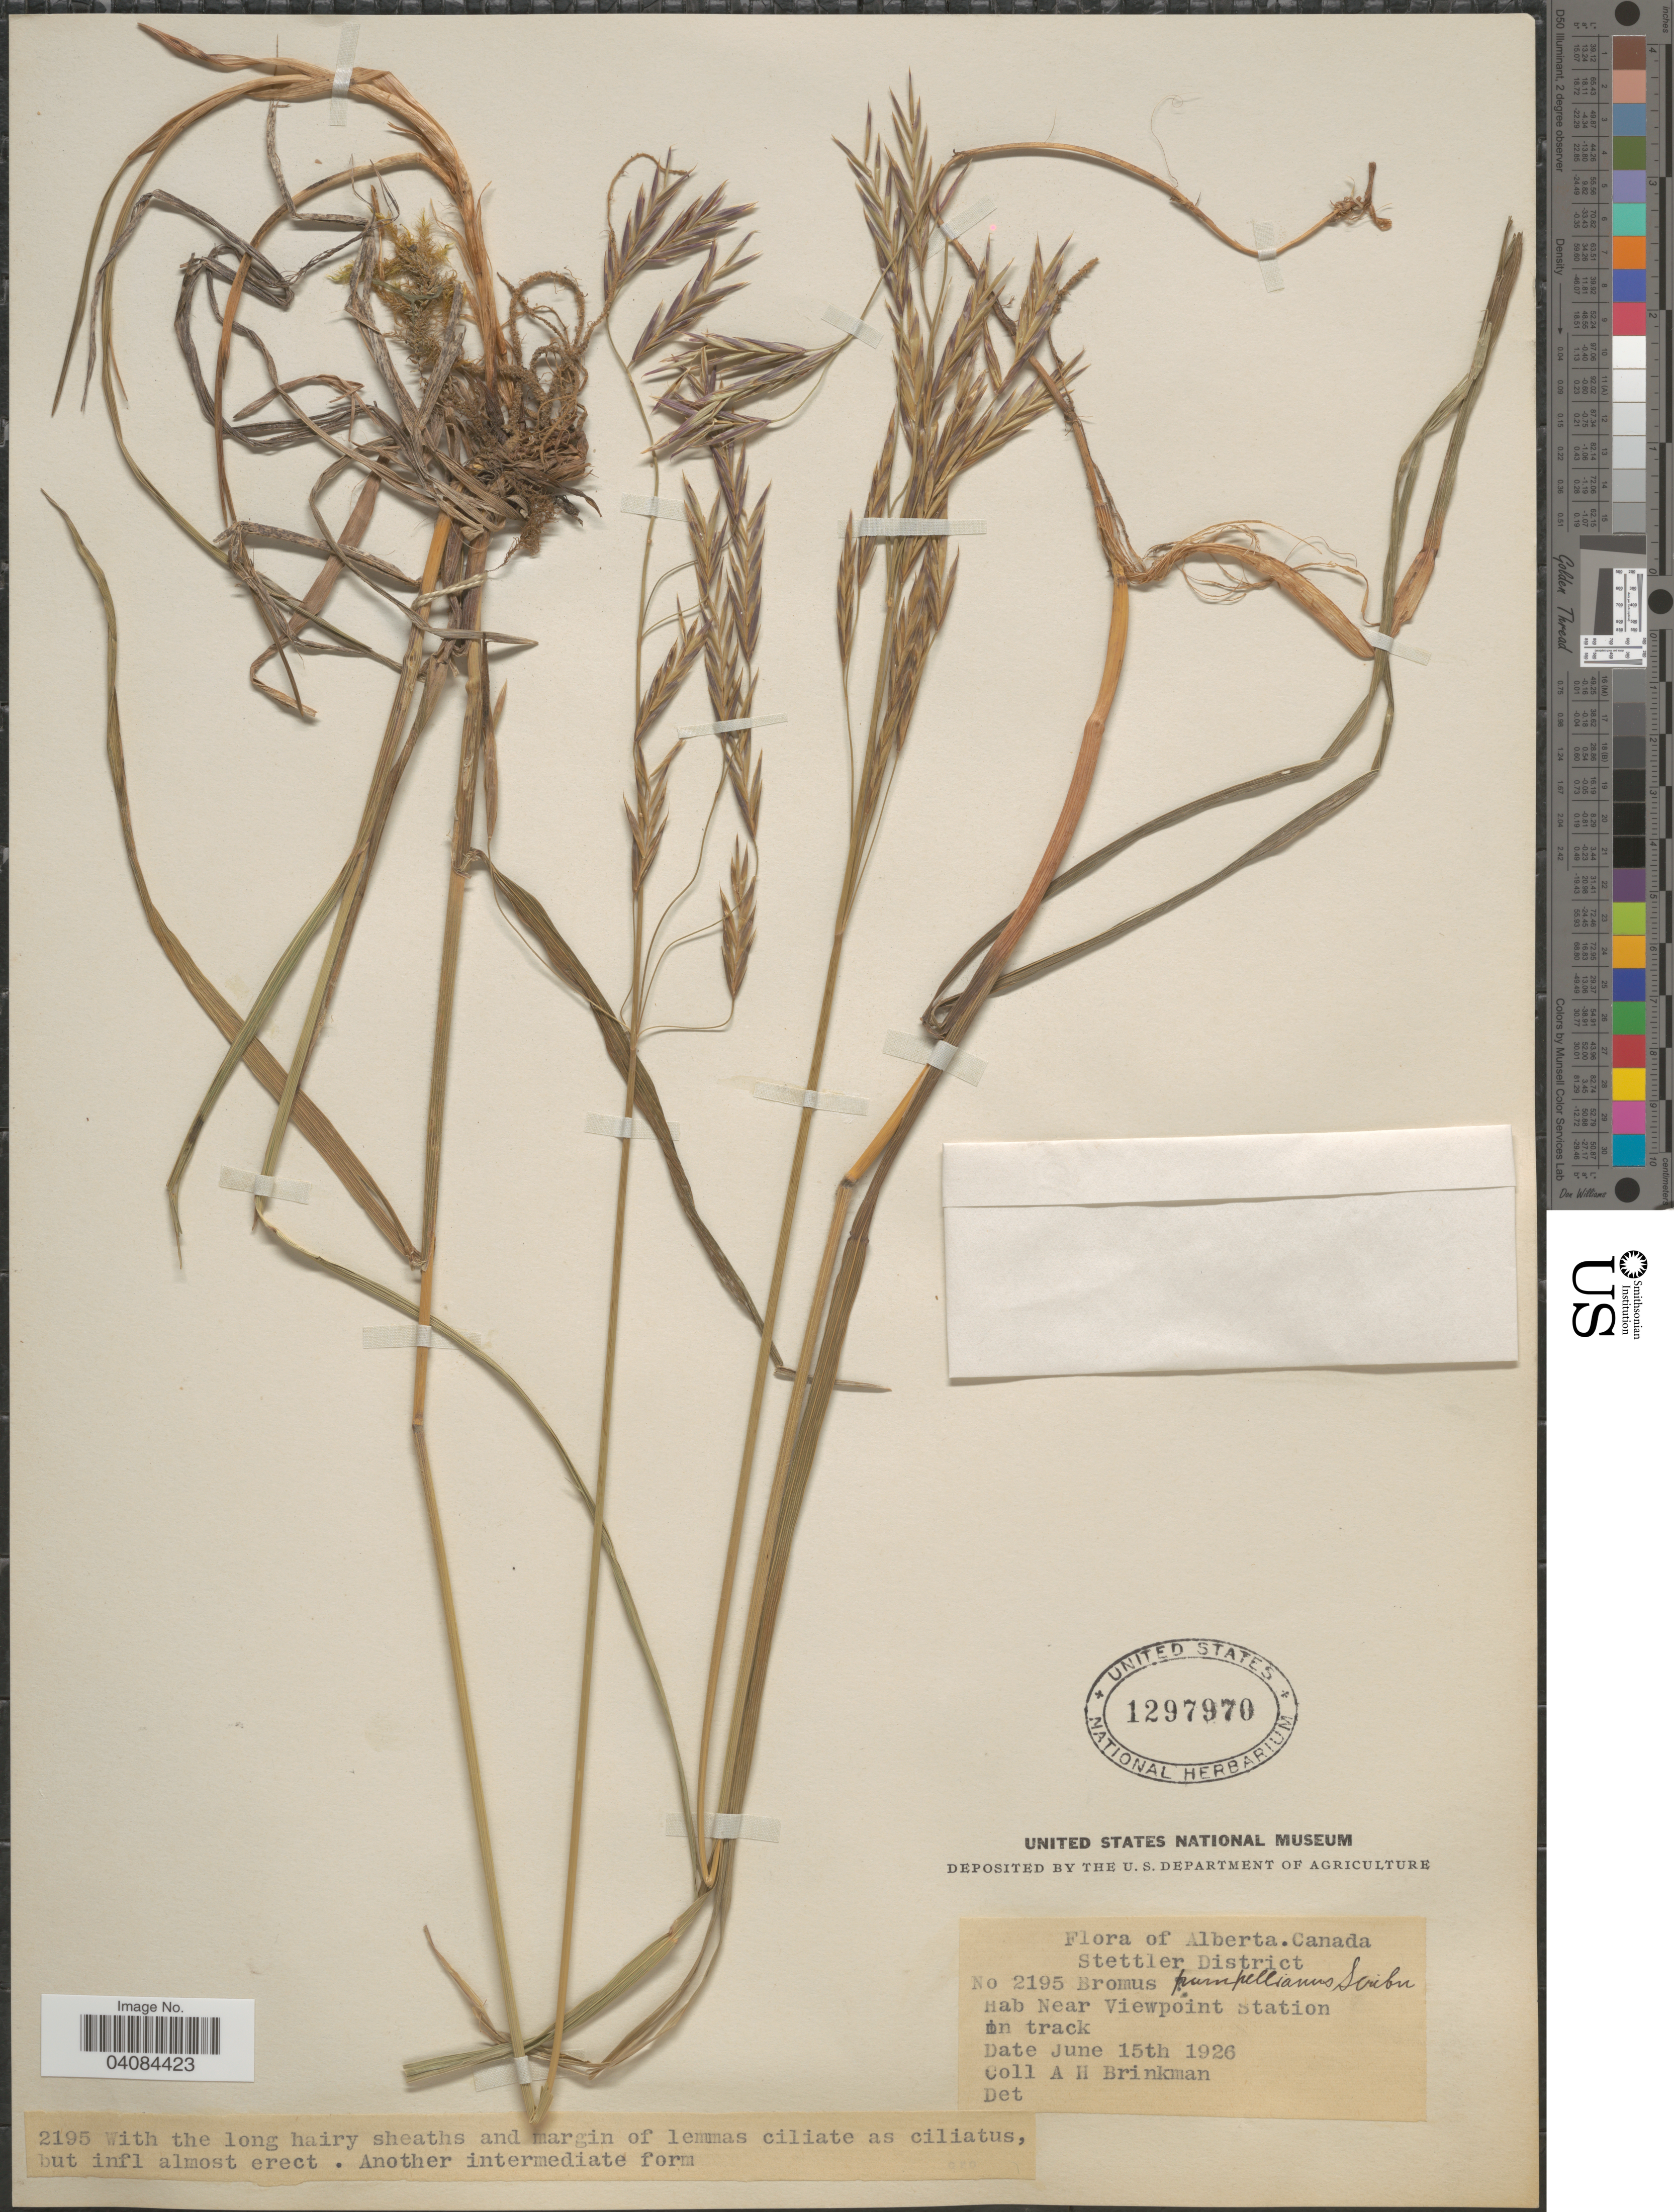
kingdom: Plantae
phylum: Tracheophyta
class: Liliopsida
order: Poales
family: Poaceae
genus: Bromus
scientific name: Bromus pumpellianus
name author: Scribn.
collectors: A. Brinkman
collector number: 2195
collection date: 1926-06-15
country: Canada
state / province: Alberta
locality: Stettler District. Near Viewpoint Station in track.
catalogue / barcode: US 1297970